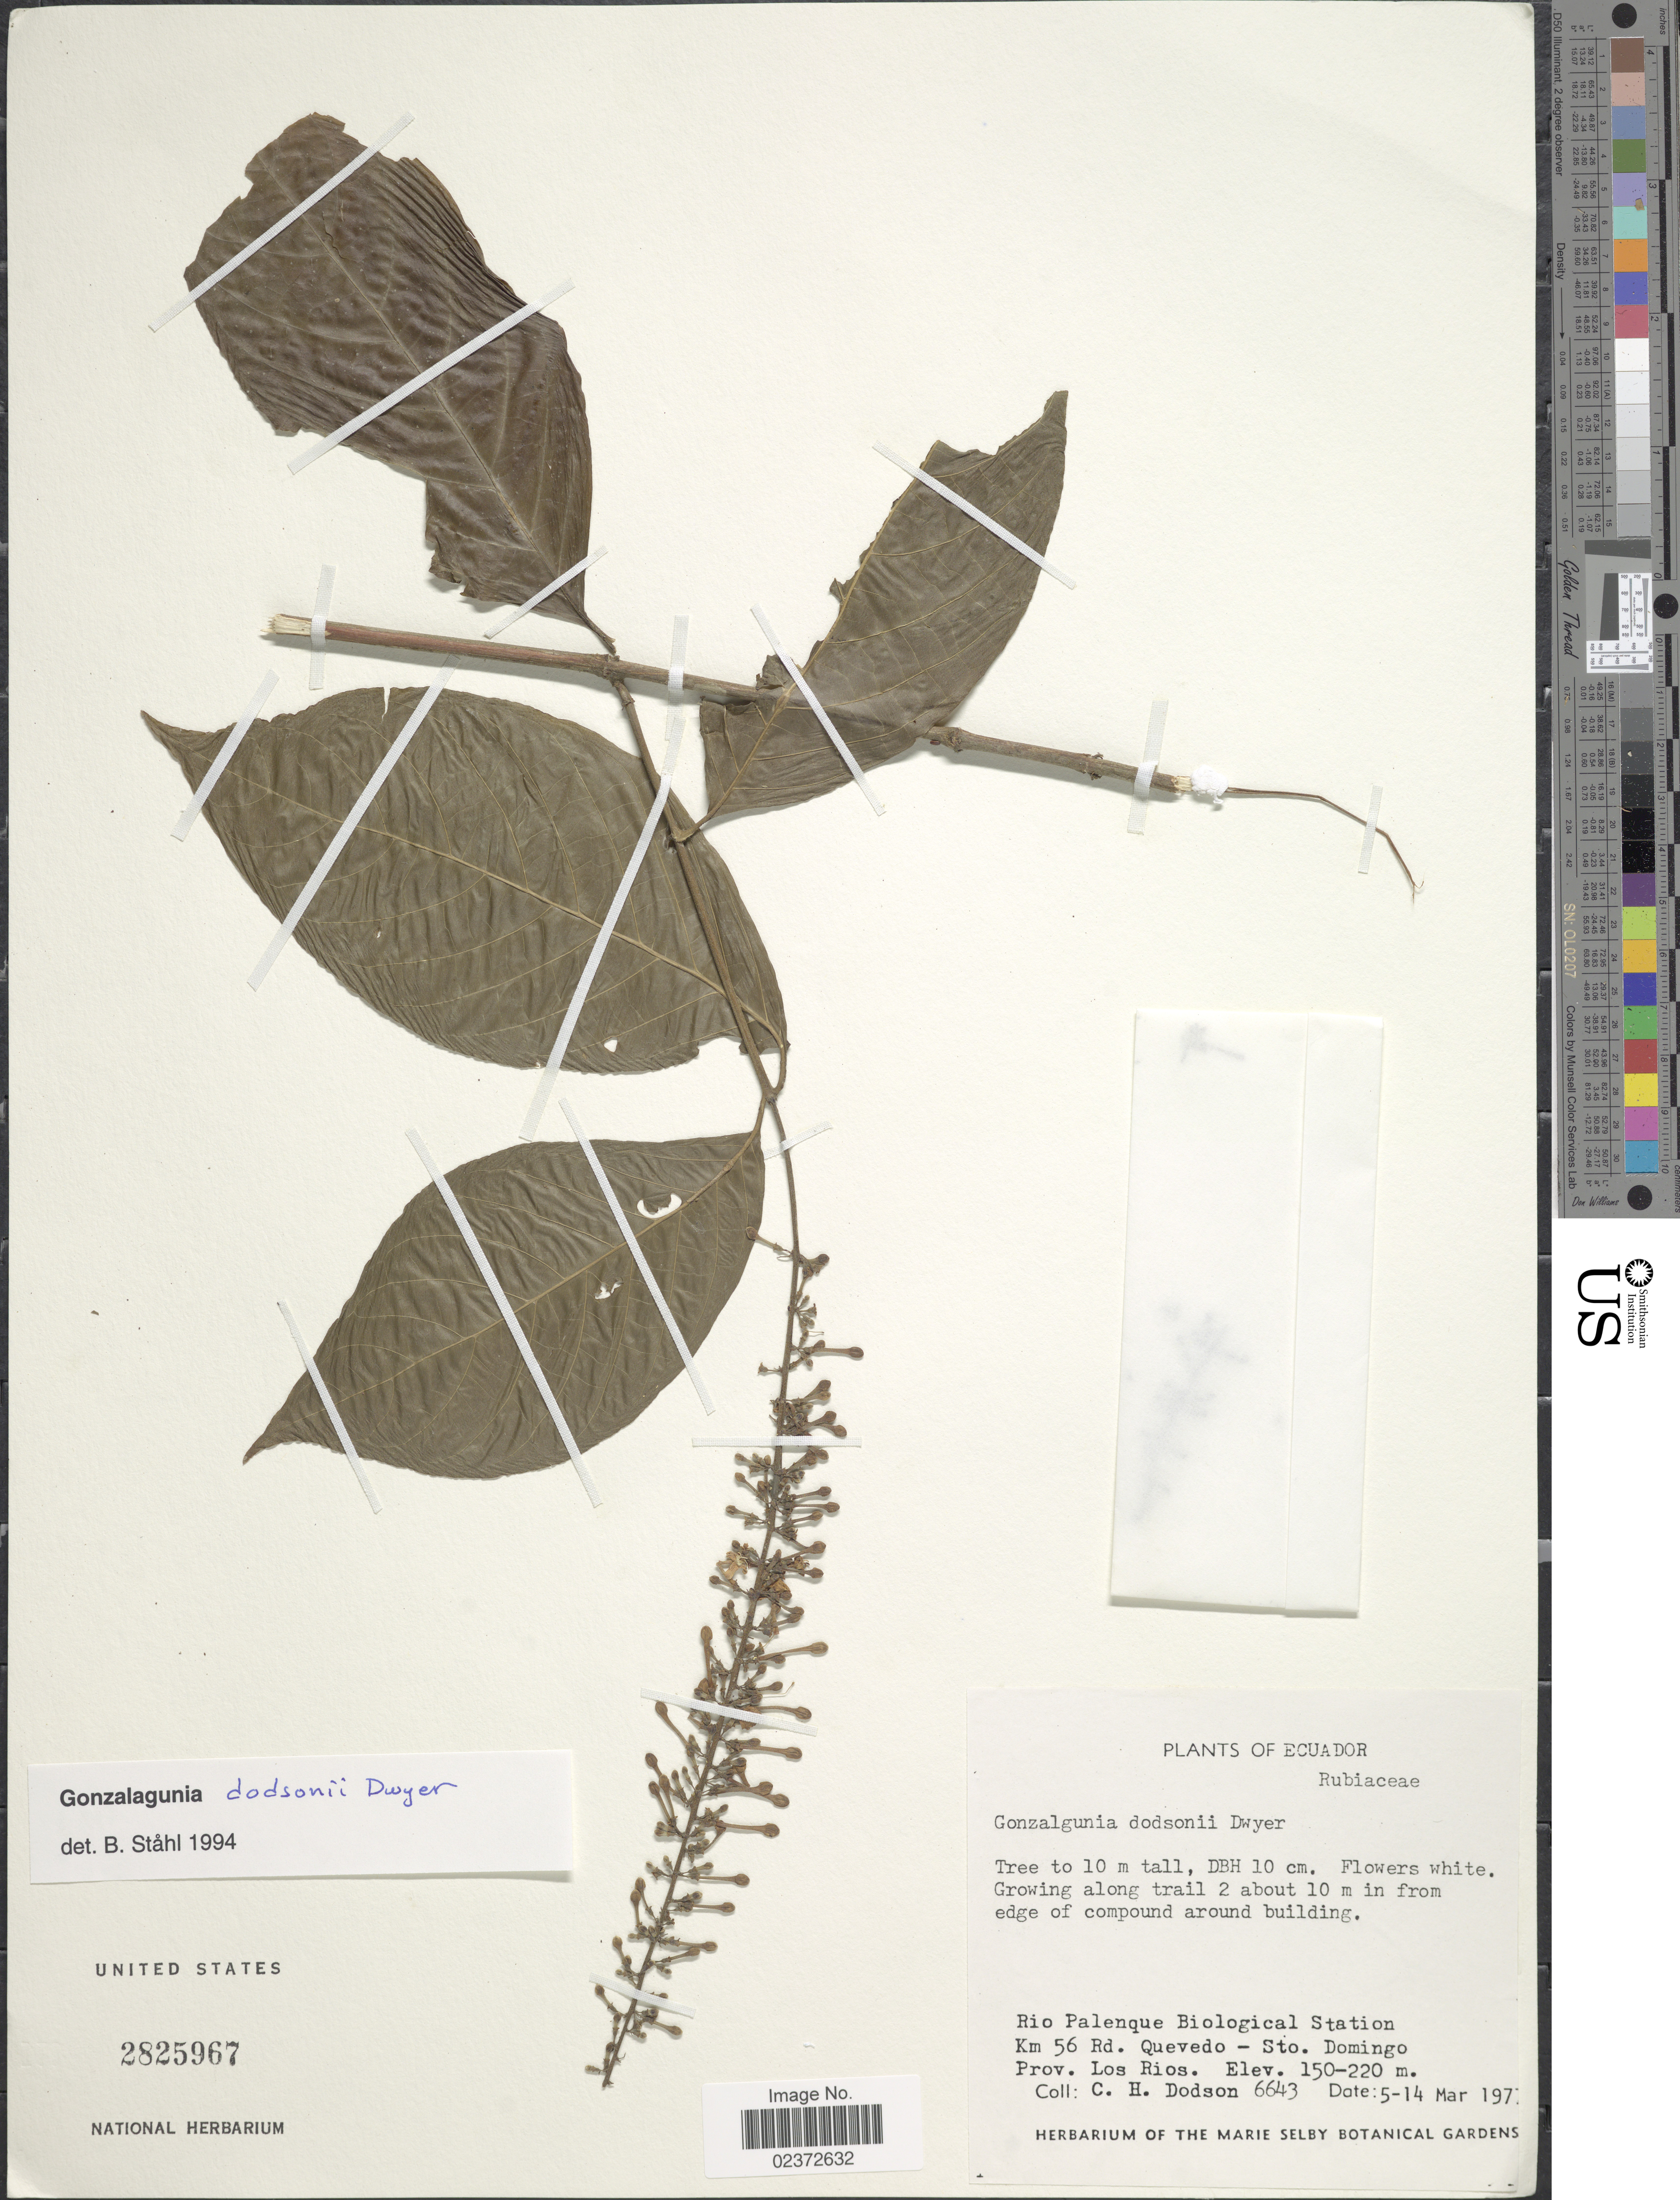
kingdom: Plantae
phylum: Tracheophyta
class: Magnoliopsida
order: Gentianales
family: Rubiaceae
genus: Gonzalagunia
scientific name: Gonzalagunia dodsonii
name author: Dwyer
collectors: C. H. Dodson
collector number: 6643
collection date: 1977-03-05/1977-03-14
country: Ecuador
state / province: Los Ríos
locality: along trail 2 about 10 m in from edge of compound around building. Rio Palenque Biological Station Km 56 Rd. Quevedo - Sto. Domingo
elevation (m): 150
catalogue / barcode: US 2825967